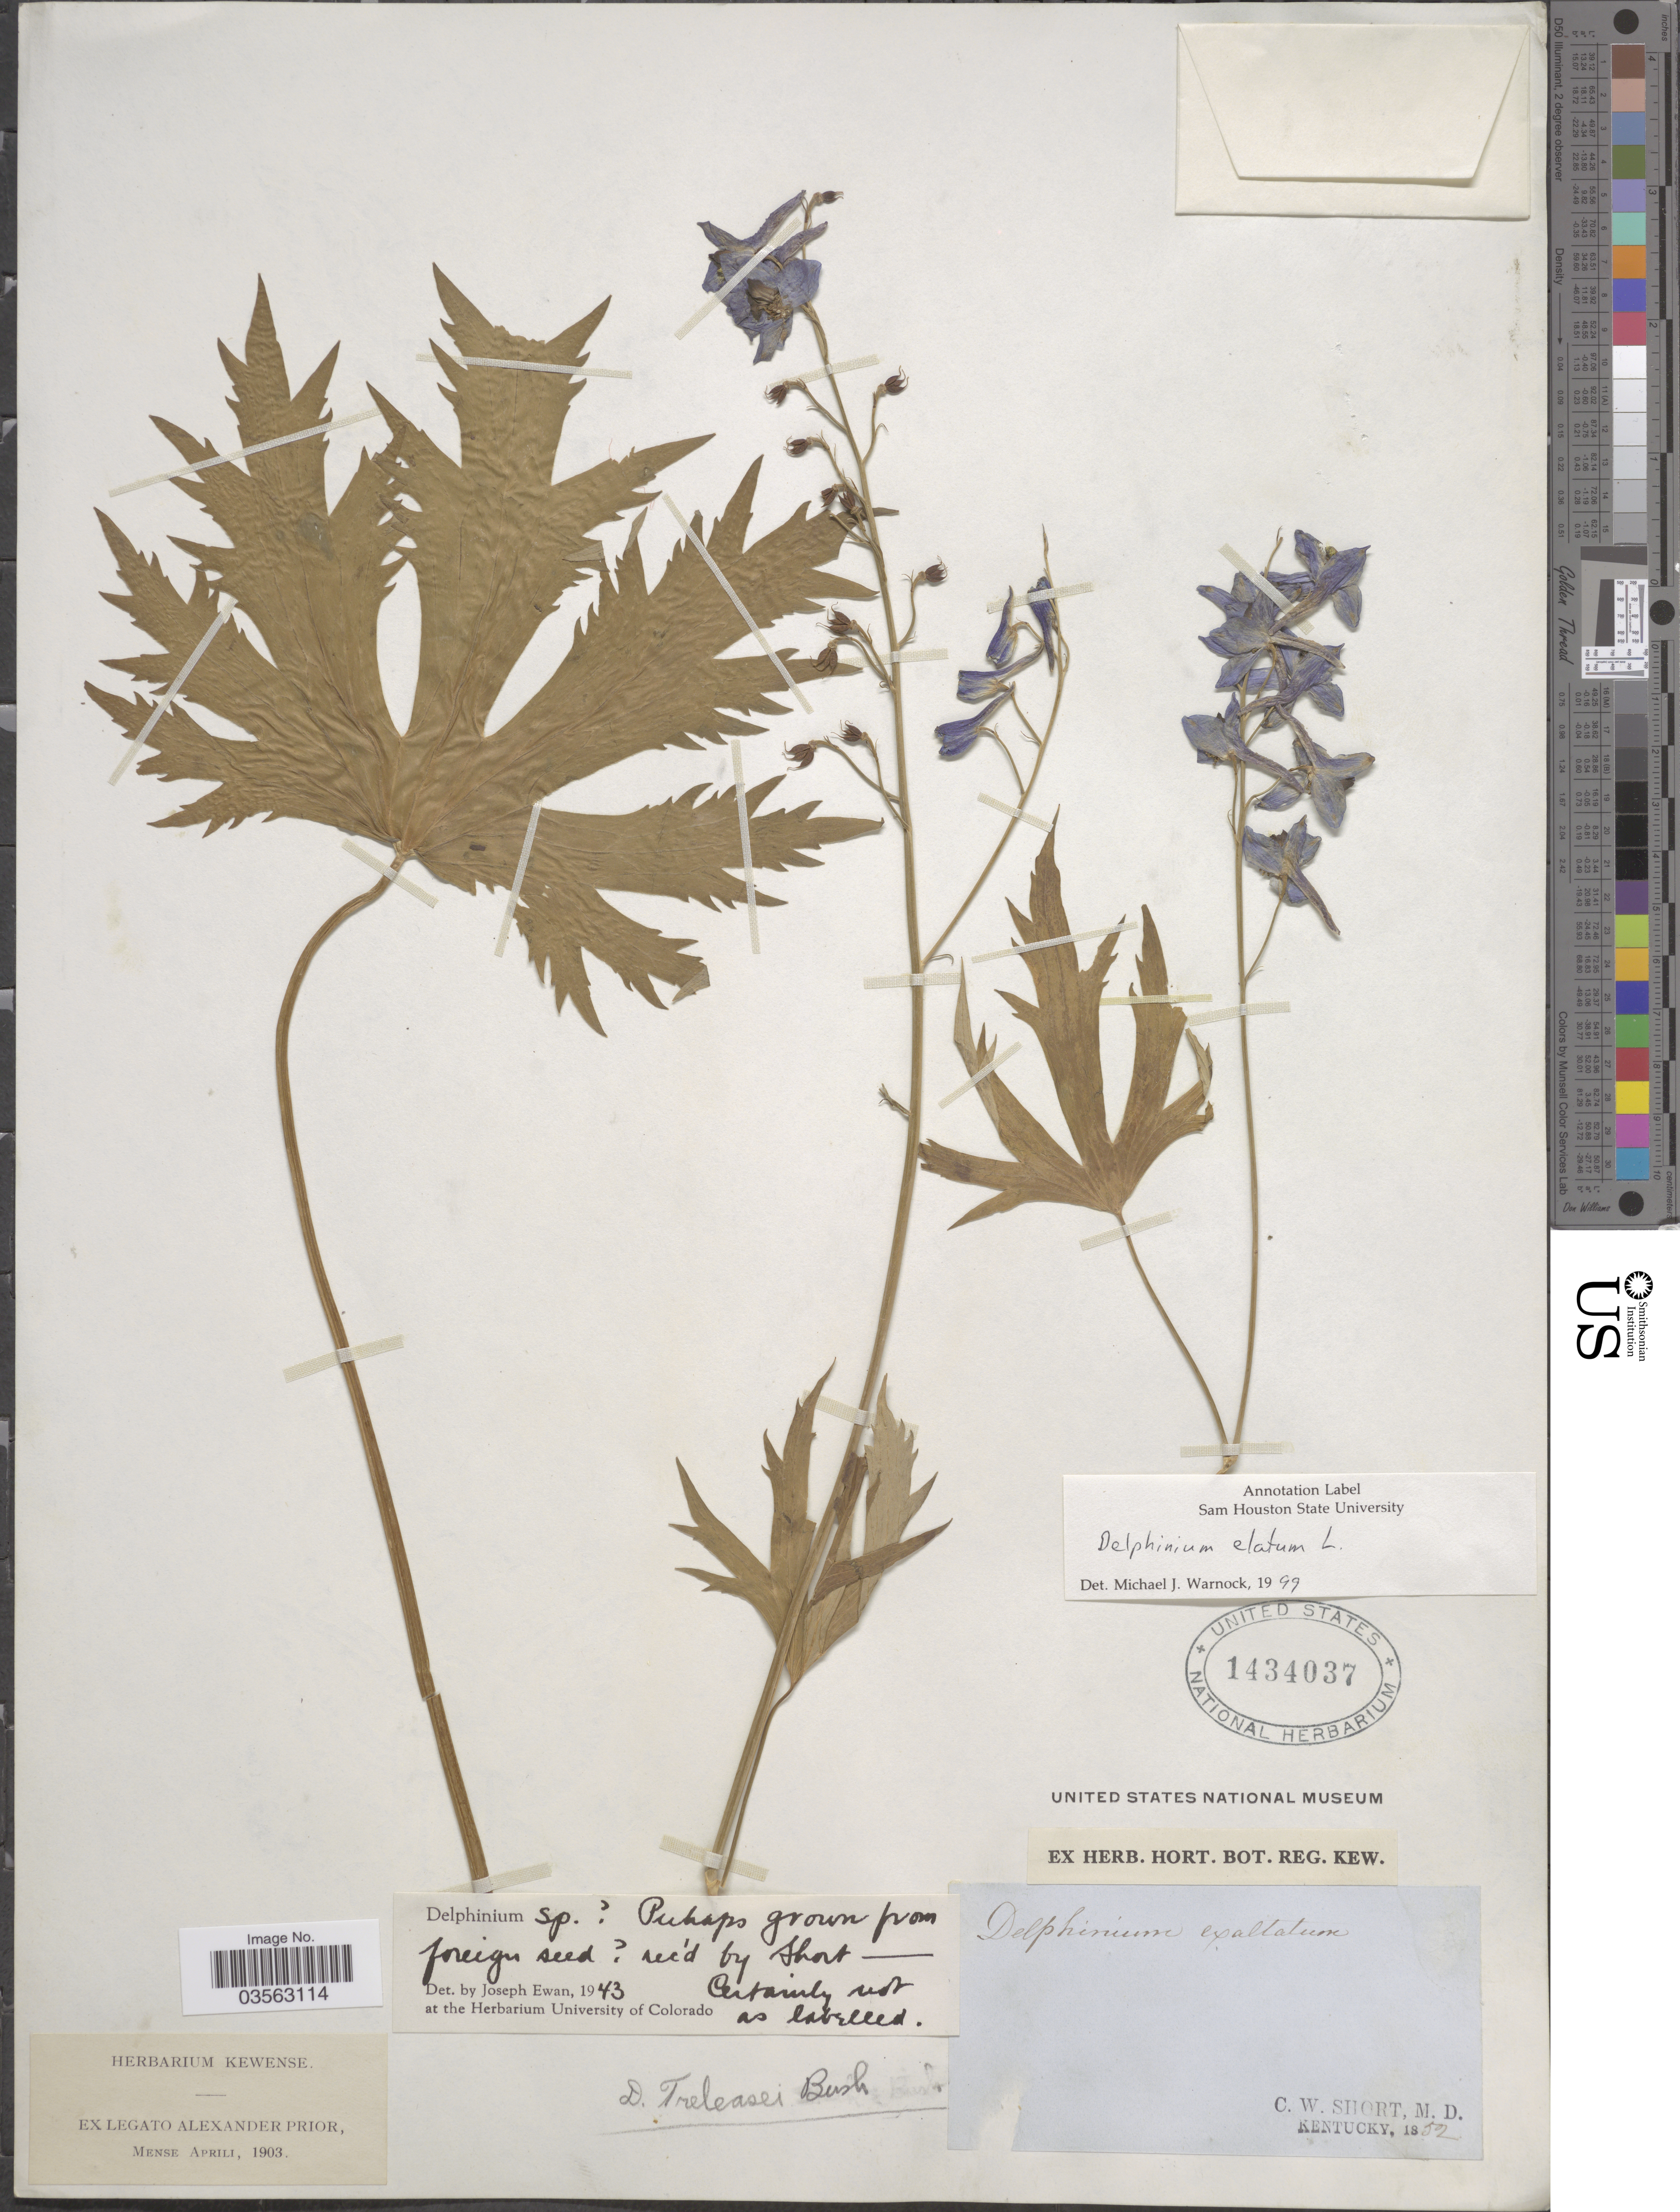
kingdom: Plantae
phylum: Tracheophyta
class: Magnoliopsida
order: Ranunculales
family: Ranunculaceae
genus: Delphinium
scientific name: Delphinium elatum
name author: L.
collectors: C. W. Short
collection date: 1852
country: United States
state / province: Kentucky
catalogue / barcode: US 1434037